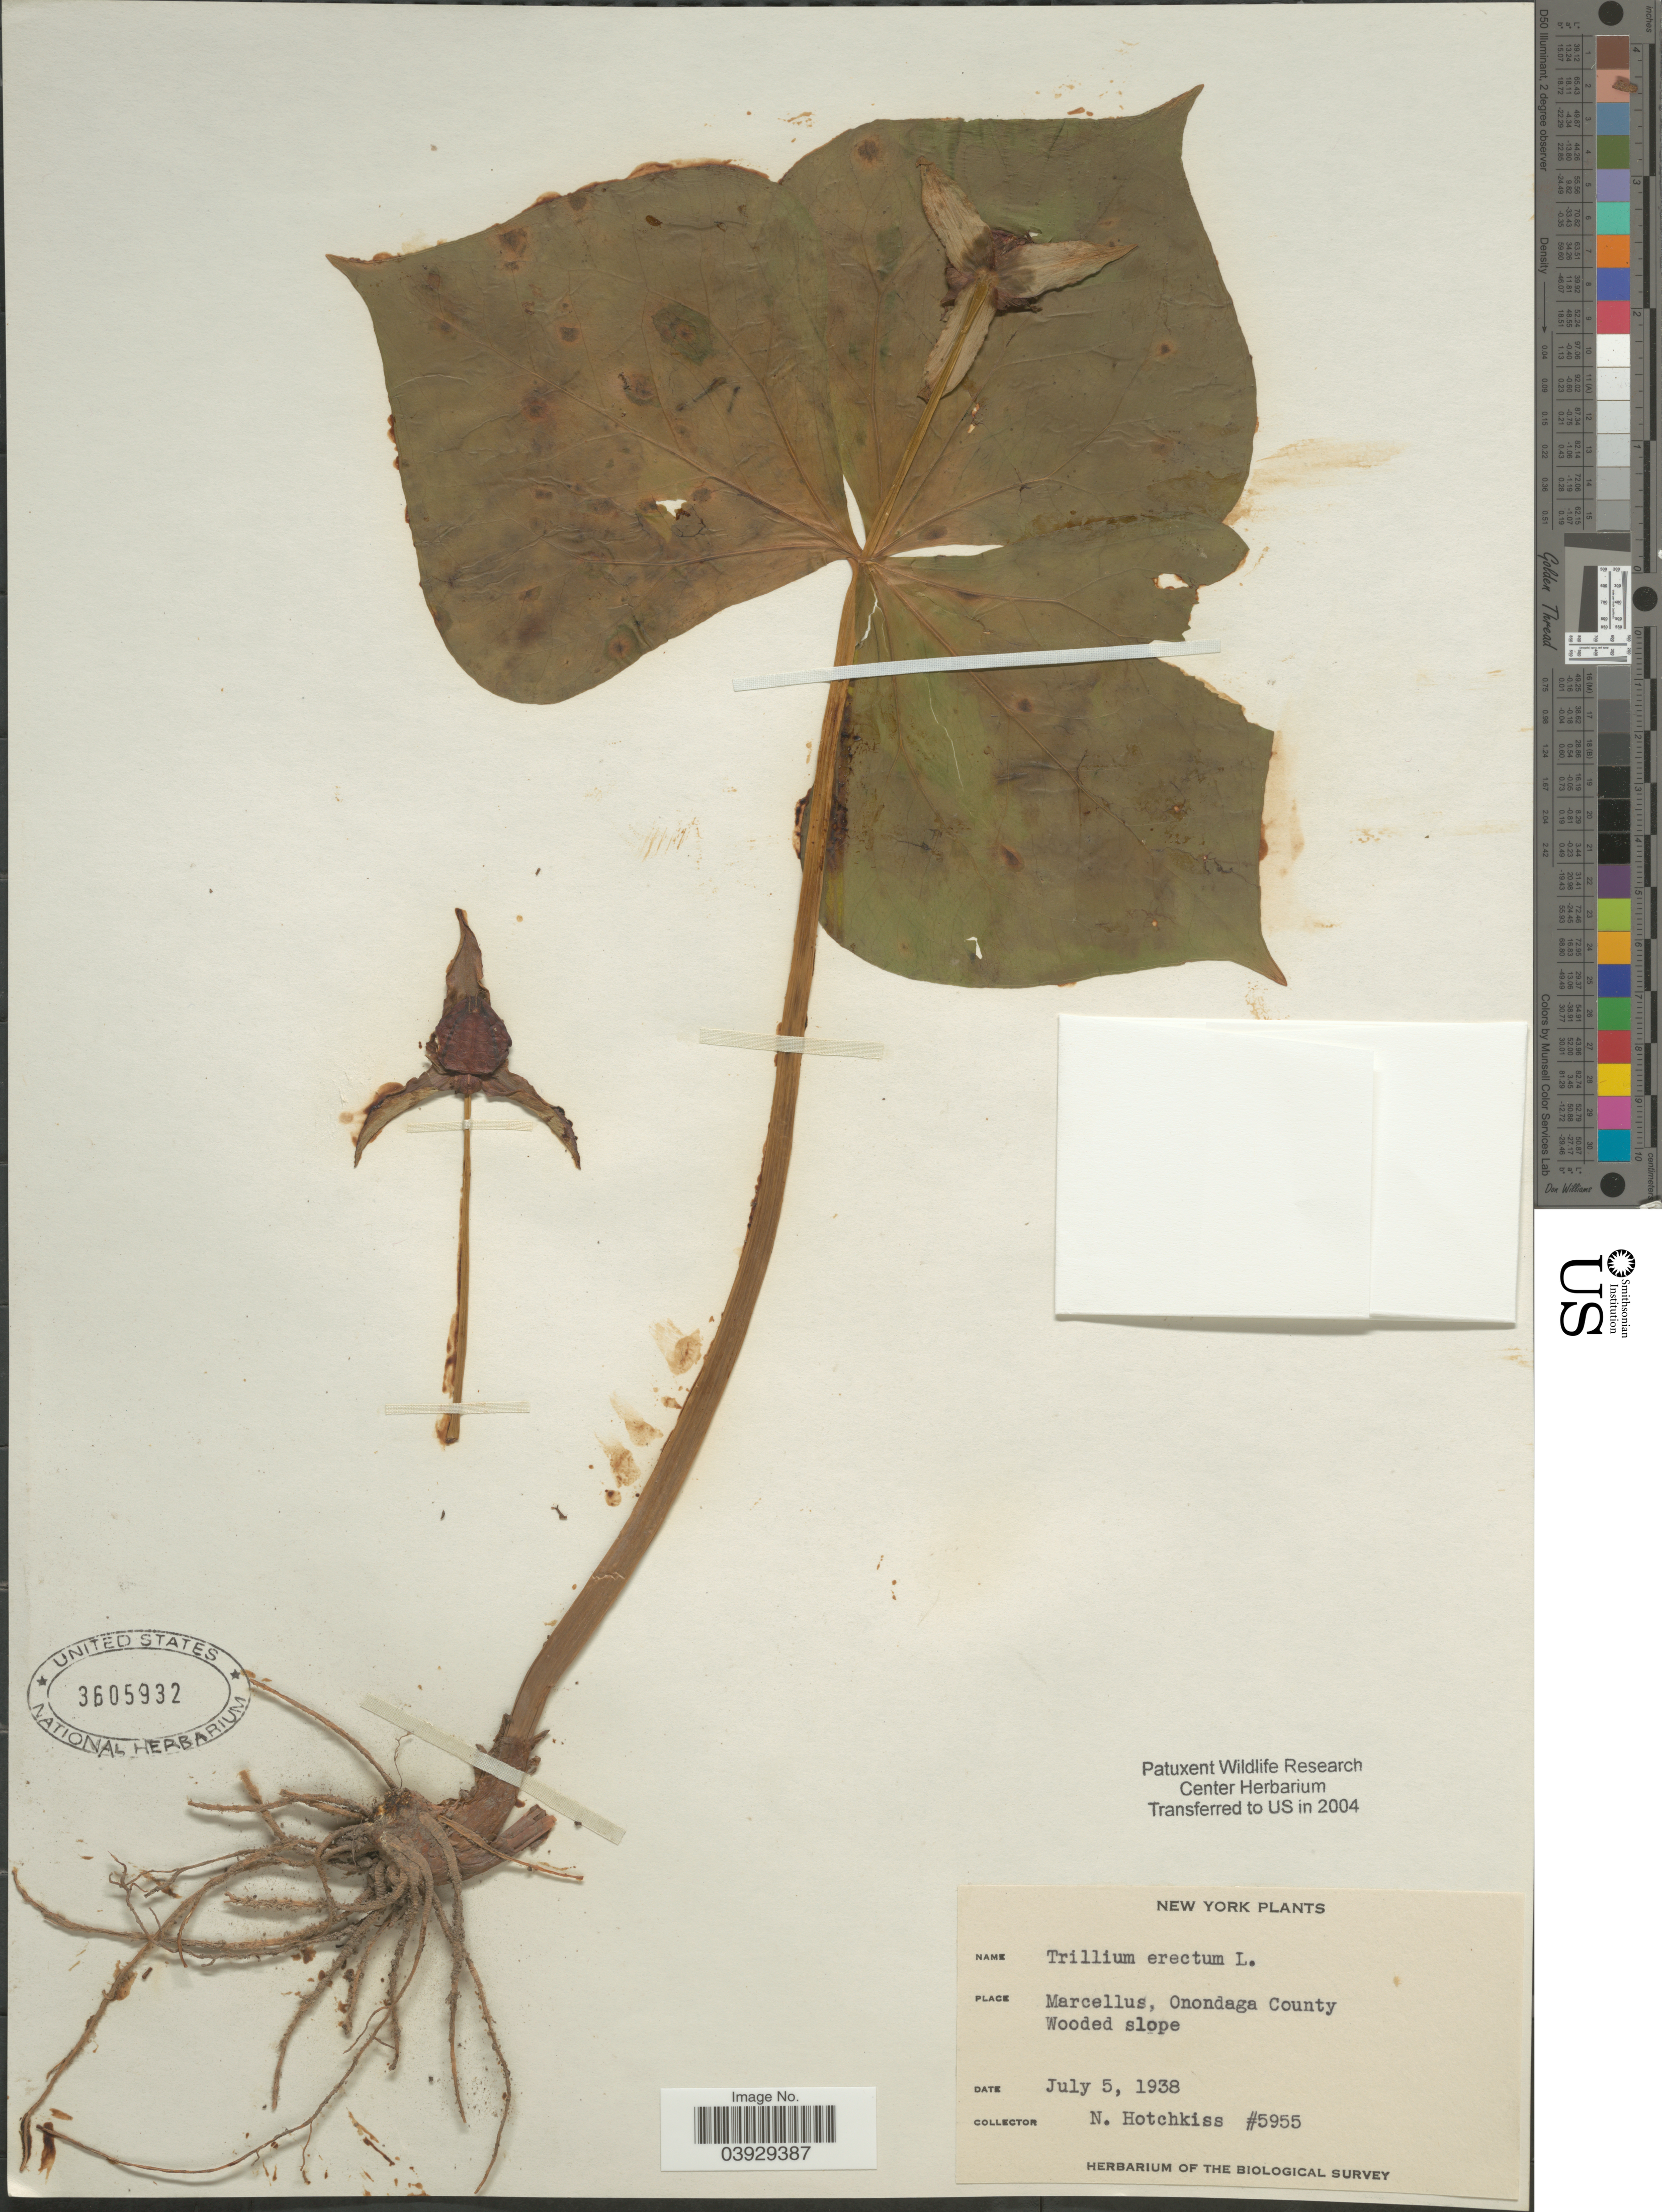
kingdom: Plantae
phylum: Tracheophyta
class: Liliopsida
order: Liliales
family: Melanthiaceae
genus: Trillium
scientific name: Trillium erectum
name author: L.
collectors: N. Hotchkiss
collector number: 5955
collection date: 1938-07-05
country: United States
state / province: New York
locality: Marcellus, Onondaga County.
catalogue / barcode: US 3605932